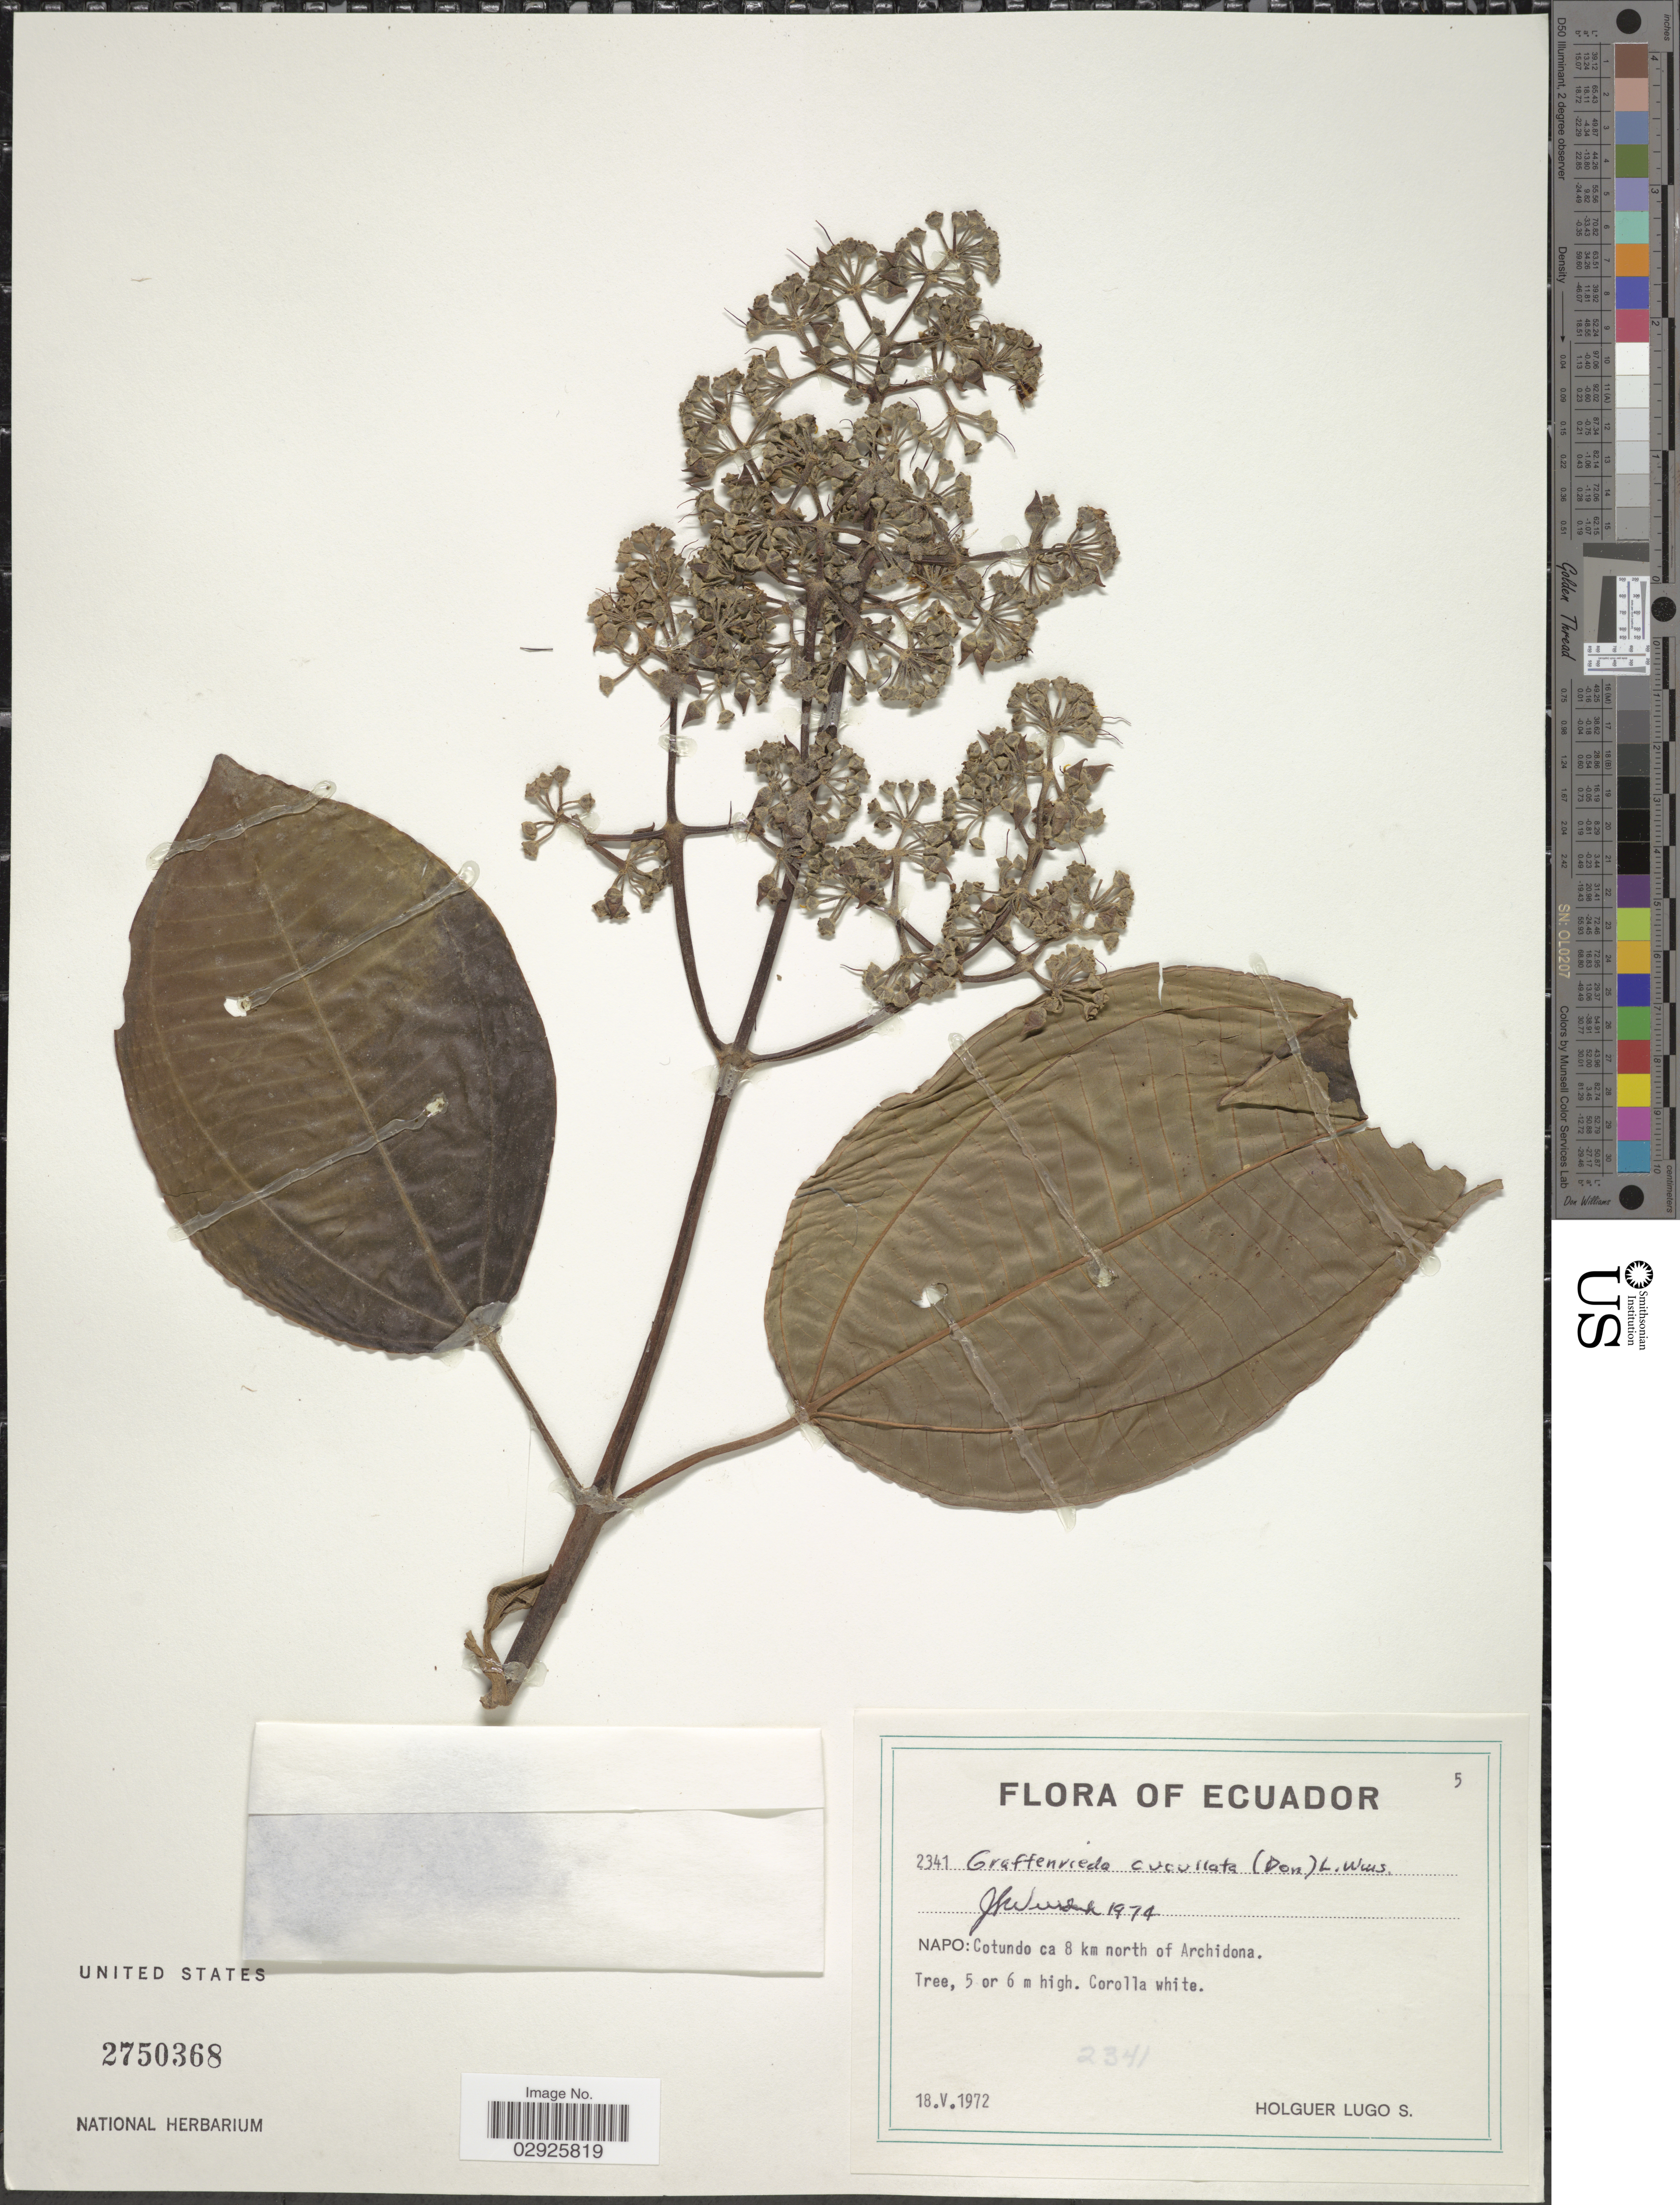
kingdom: Plantae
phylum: Tracheophyta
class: Magnoliopsida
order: Myrtales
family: Melastomataceae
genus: Graffenrieda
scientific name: Graffenrieda cucullata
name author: (Triana) L.O. Williams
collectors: H. Lugo S.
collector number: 2341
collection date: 1972-05-18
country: Ecuador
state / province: Napo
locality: Cotunda ca 8 km north of Archidona.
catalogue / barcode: US 2750368